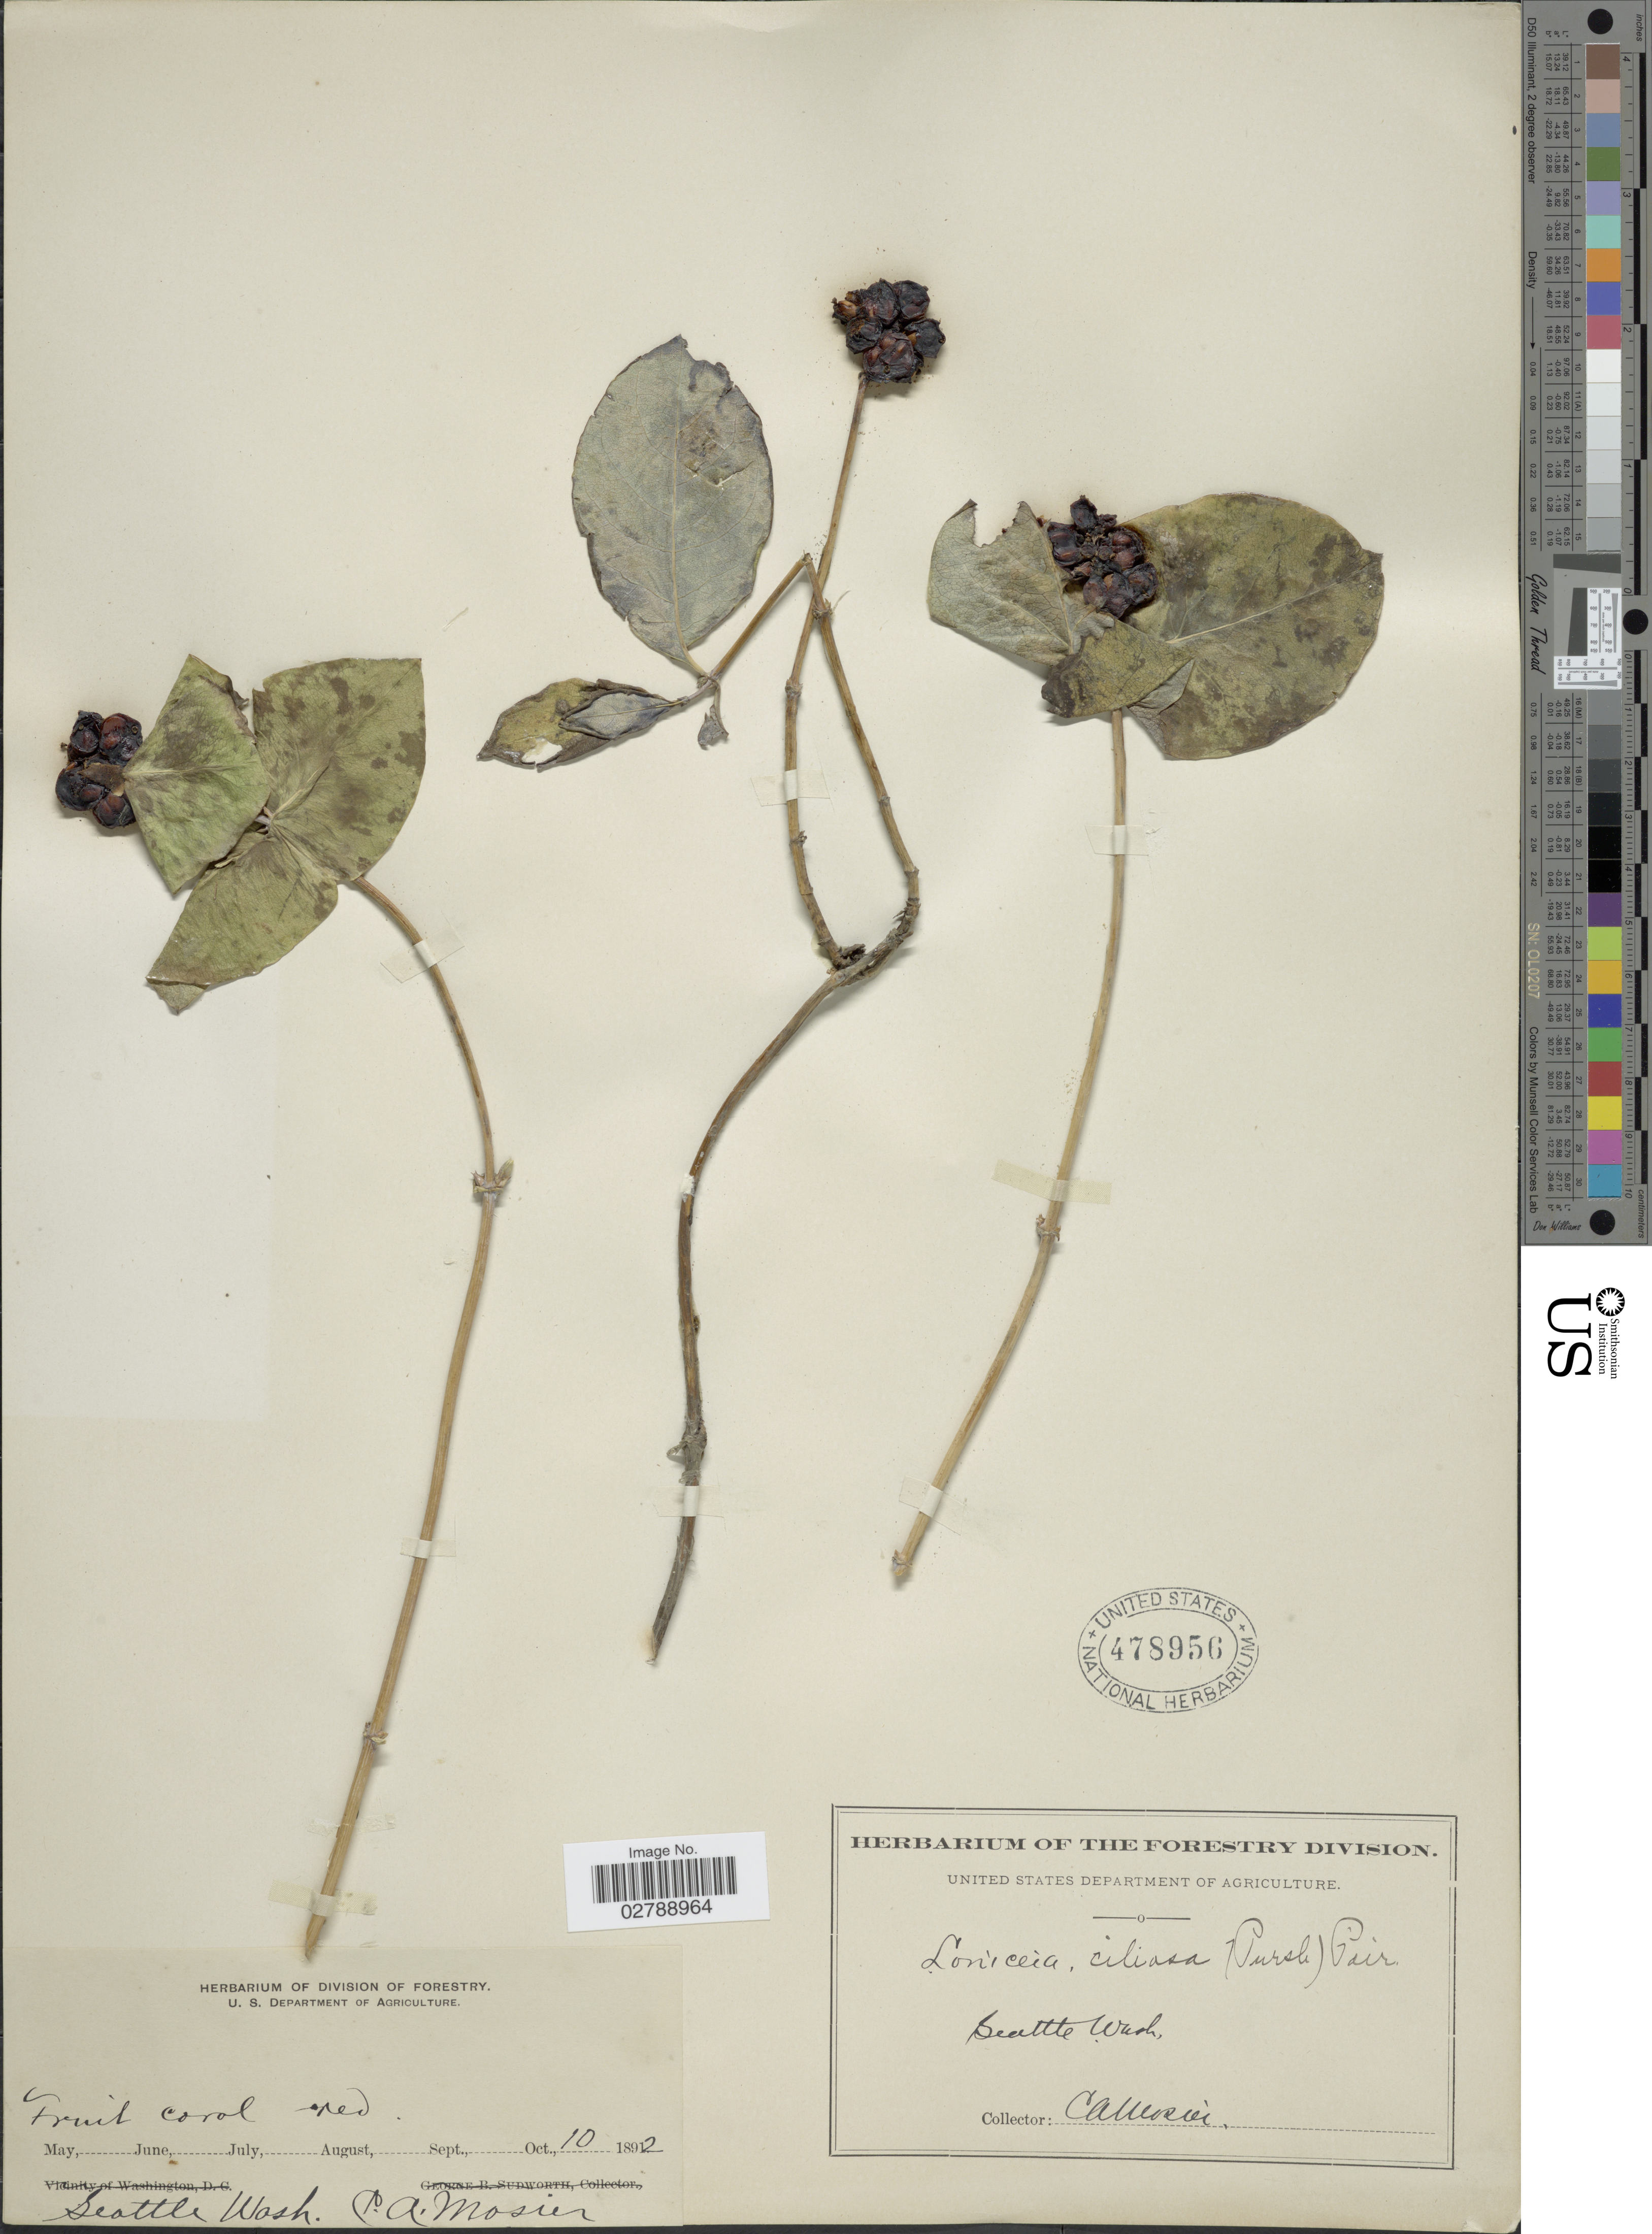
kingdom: Plantae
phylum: Tracheophyta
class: Magnoliopsida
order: Dipsacales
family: Caprifoliaceae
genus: Lonicera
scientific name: Lonicera ciliosa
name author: Poir.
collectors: C. A. Mosier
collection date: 1892-10-10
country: United States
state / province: Washington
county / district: King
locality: Seattle Washington.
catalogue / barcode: US 478956